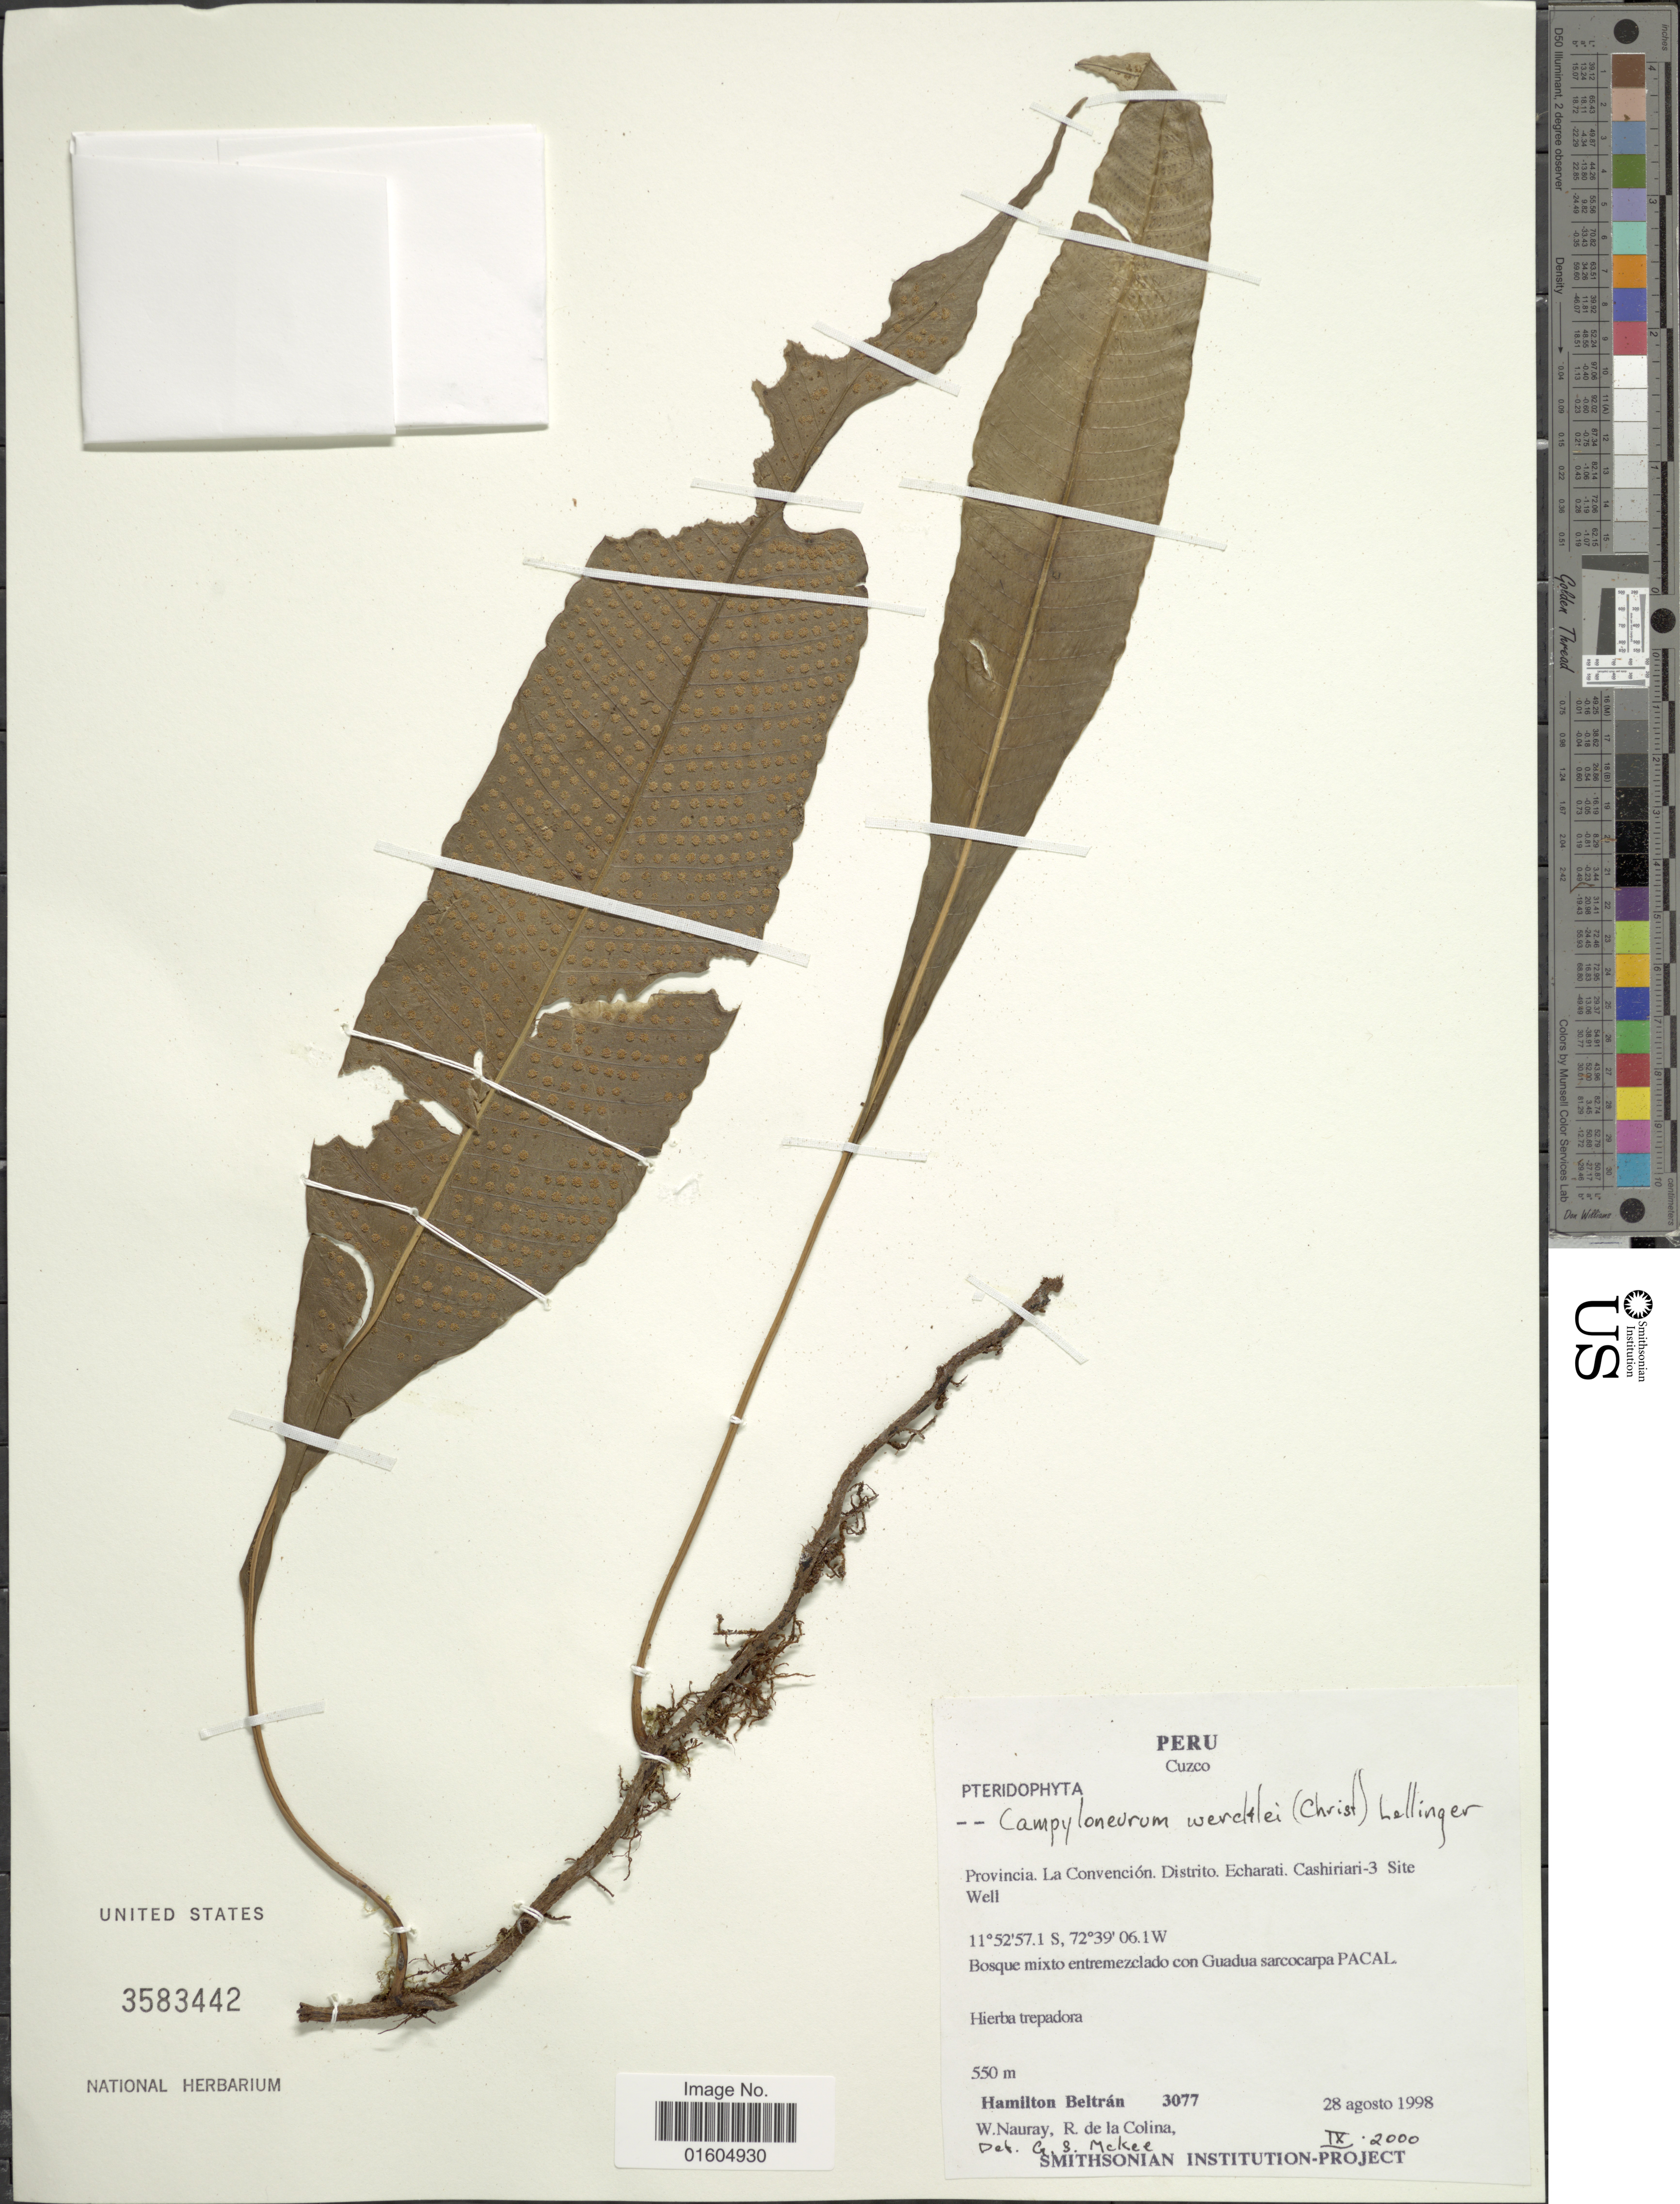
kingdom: Plantae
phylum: Tracheophyta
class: Polypodiopsida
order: Polypodiales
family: Polypodiaceae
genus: Campyloneurum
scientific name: Campyloneurum wercklei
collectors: H. Beltran, W. Nauray & R. de La Colina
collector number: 3077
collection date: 1998-08-28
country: Peru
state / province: Cusco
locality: Peru. Cuzco. Provincia. La Convencion. Distrito. Echarati. Cashiriari-3 Site Well. Bosque mixto entremezclado con Guadua sarcocarpa PACAL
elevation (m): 550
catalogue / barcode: US 3583442